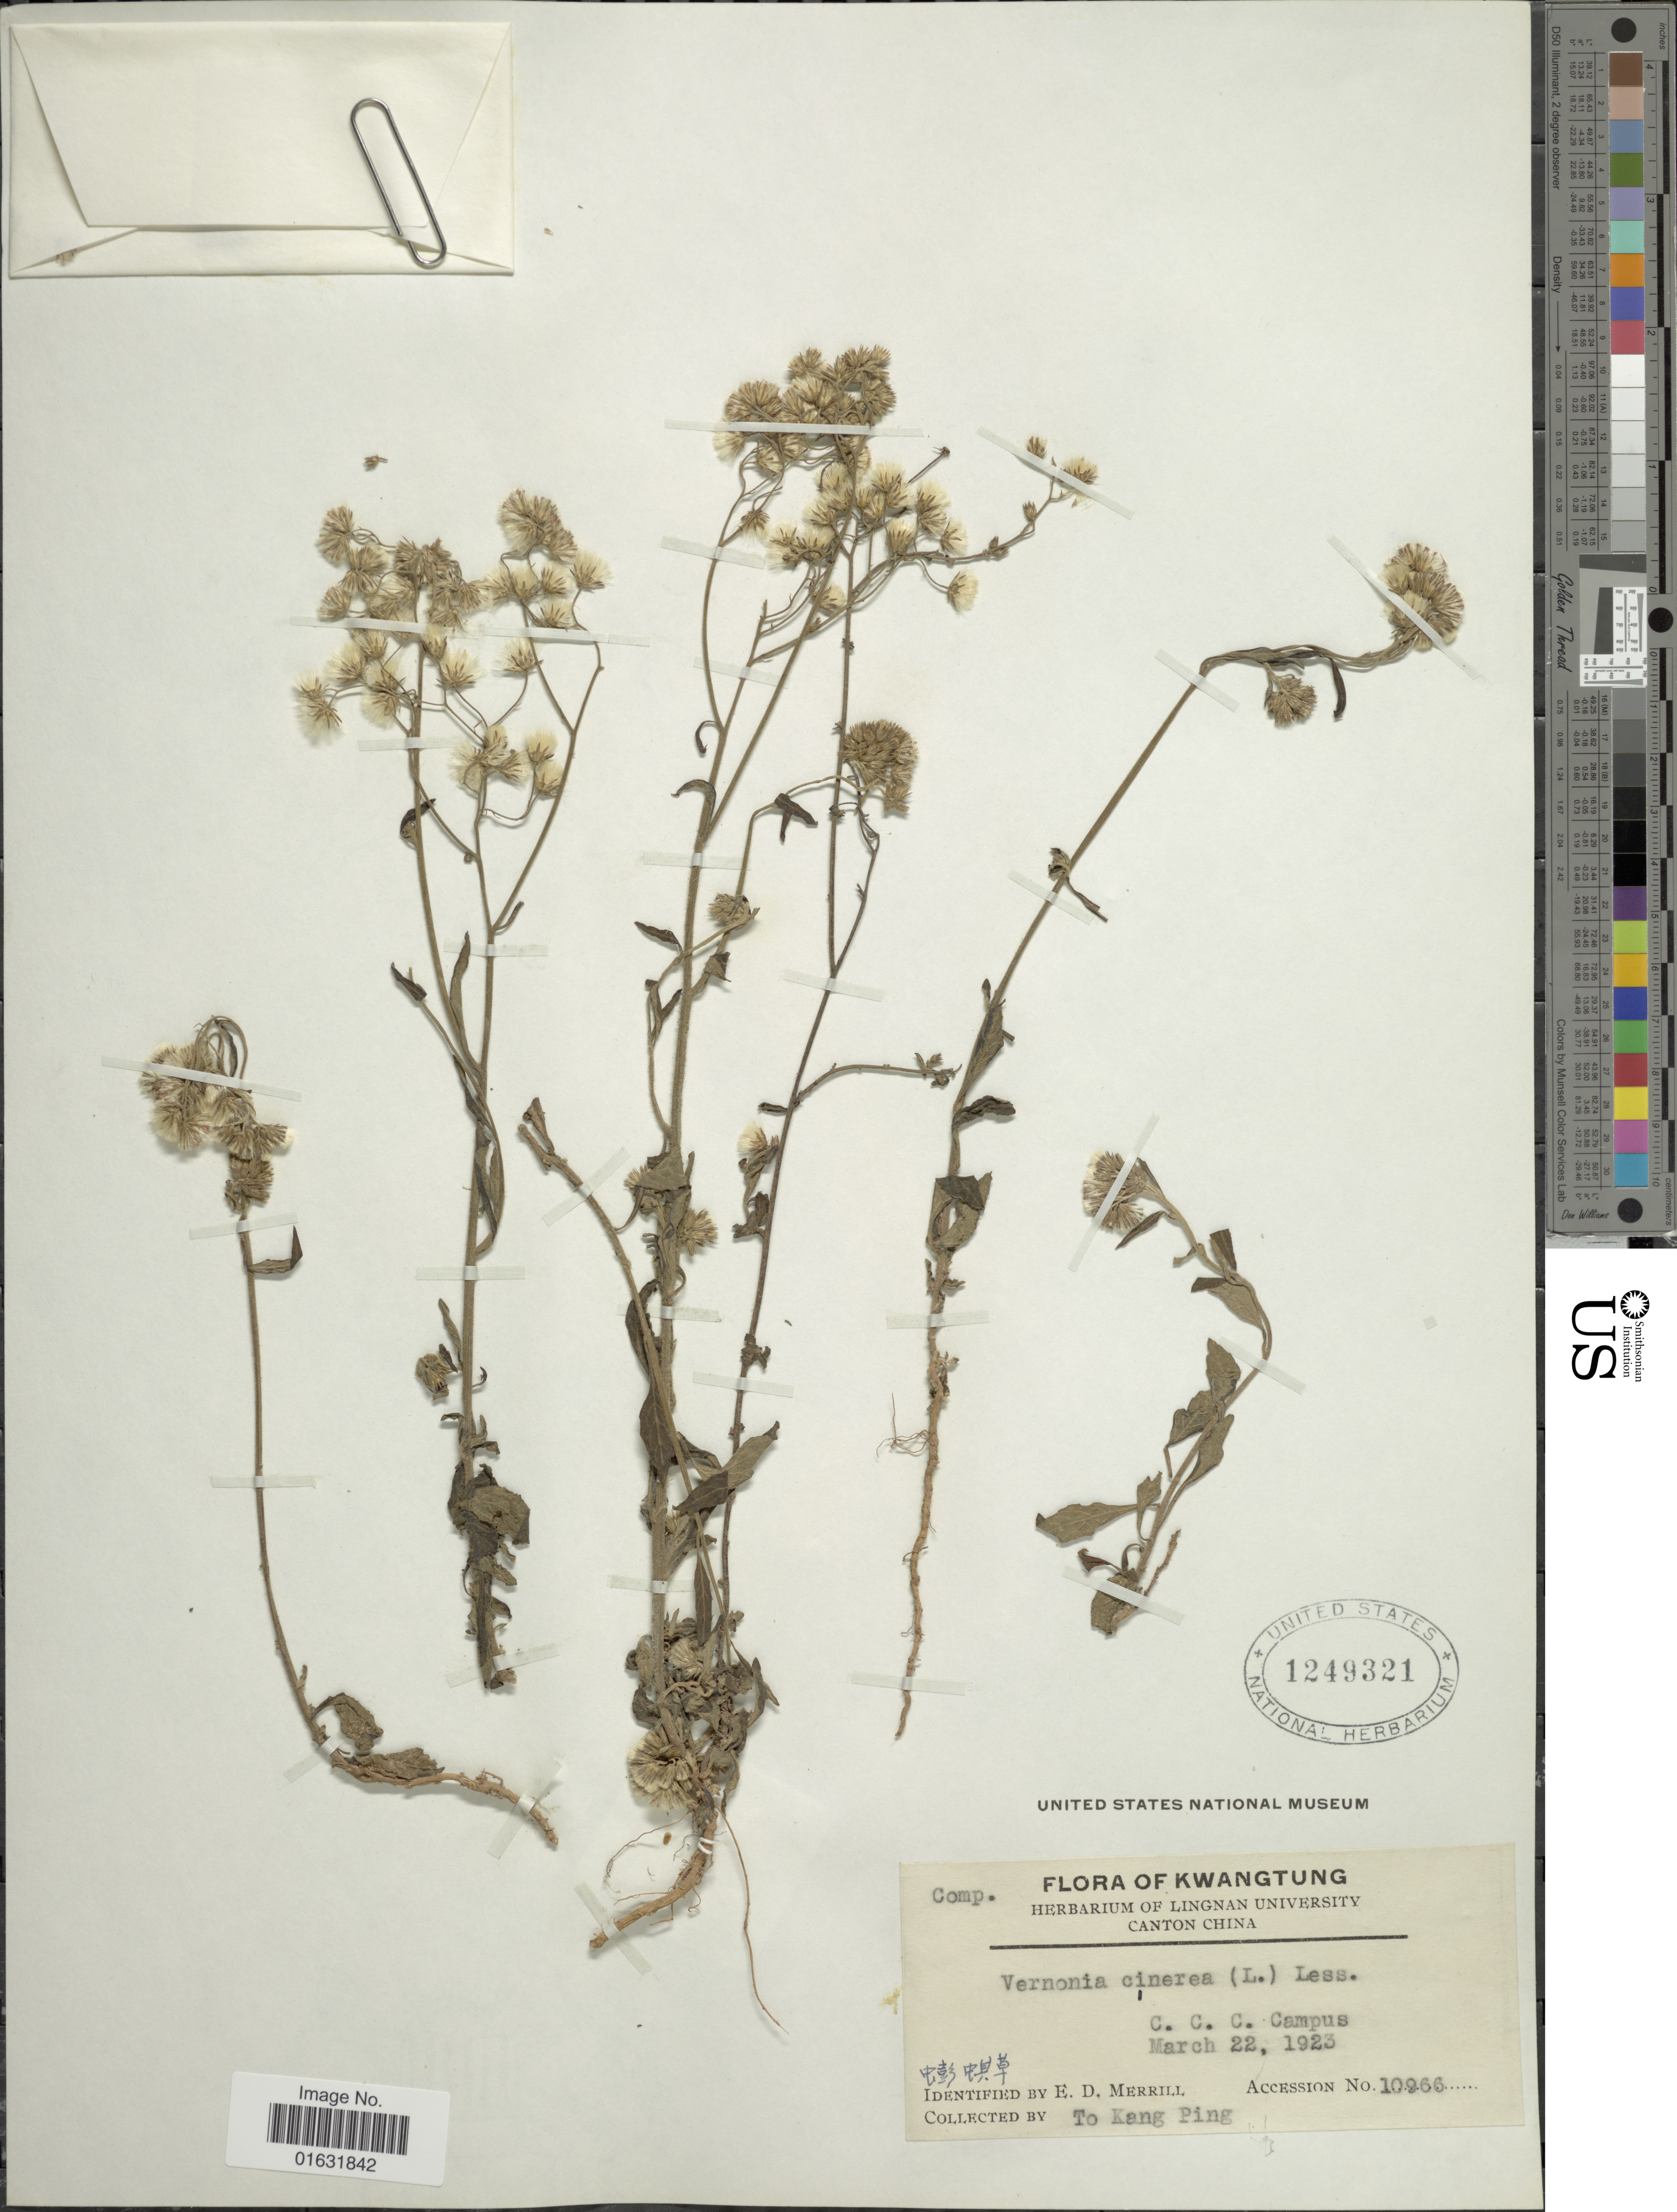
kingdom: Plantae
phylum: Tracheophyta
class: Magnoliopsida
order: Asterales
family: Asteraceae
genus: Cyanthillium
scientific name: Cyanthillium cinereum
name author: (L.) H. Rob.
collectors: T. Ping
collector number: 10965 ?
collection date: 1923-03-22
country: China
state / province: Guangdong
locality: Kwangtung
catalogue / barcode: US 1249321